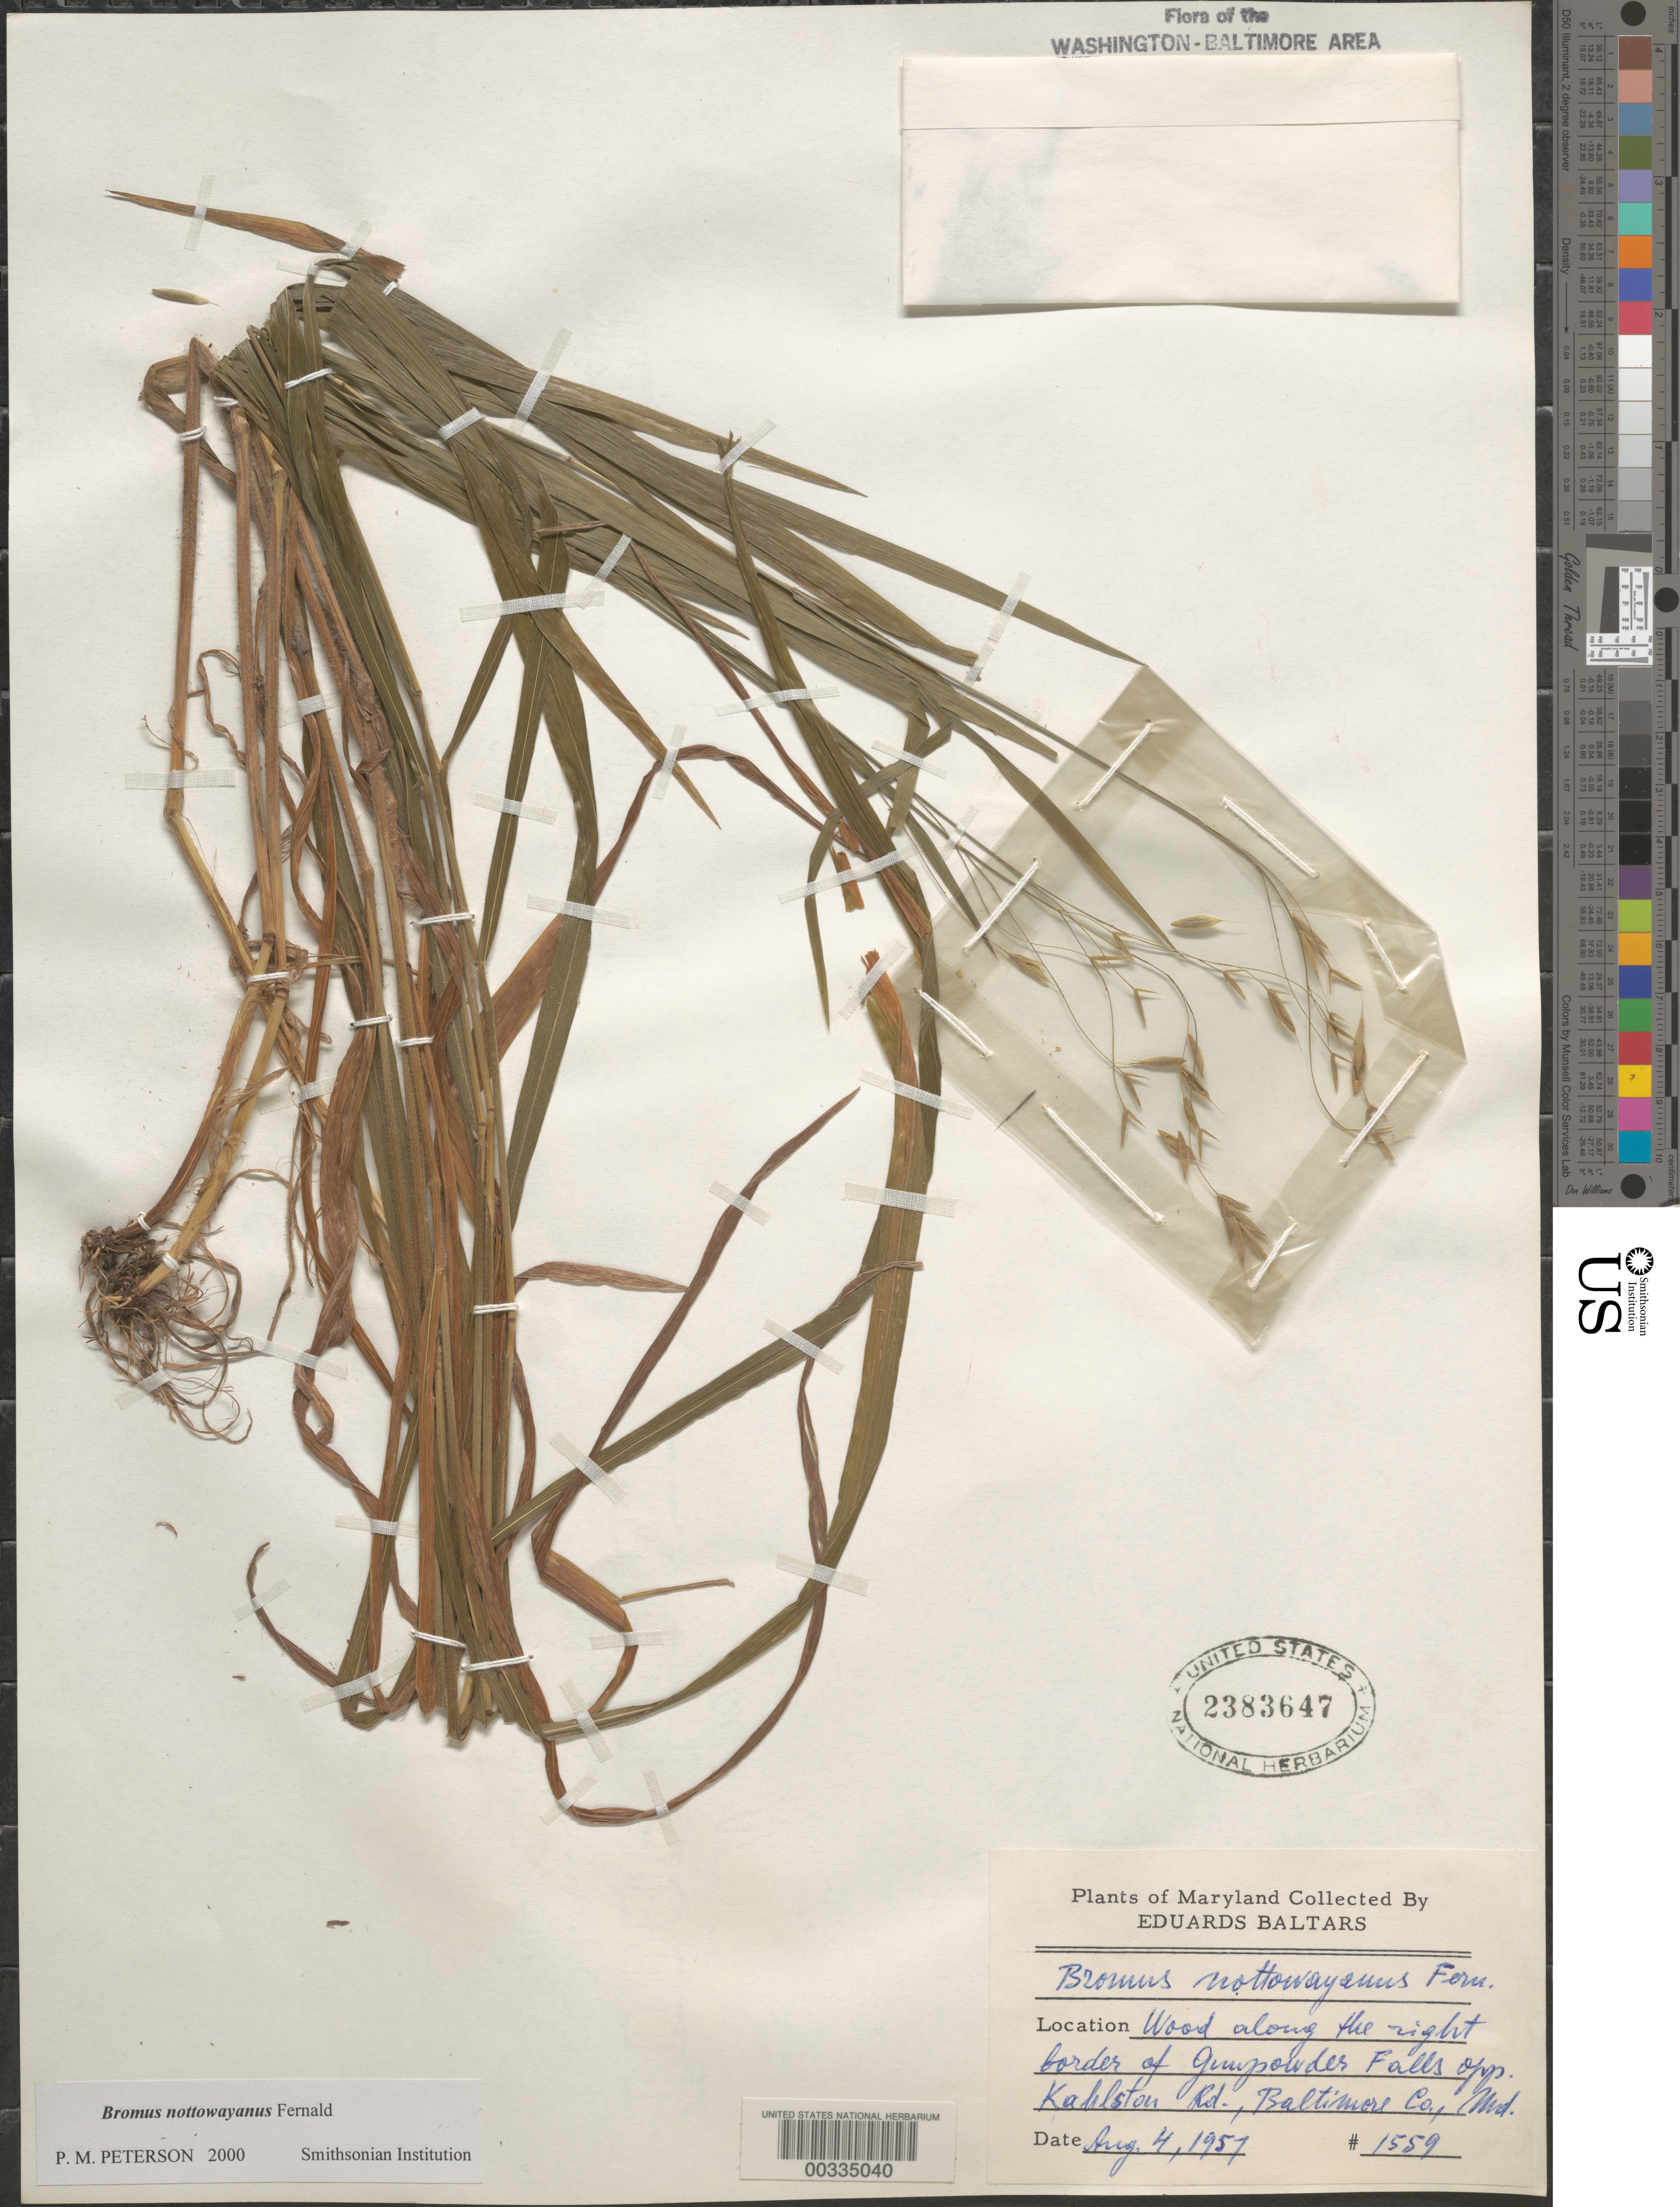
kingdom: Plantae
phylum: Tracheophyta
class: Liliopsida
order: Poales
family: Poaceae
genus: Bromus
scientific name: Bromus nottawayanus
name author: Fernald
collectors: E. Baltars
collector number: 1559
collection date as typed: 04 Aug 1957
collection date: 1957-08-04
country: United States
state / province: Maryland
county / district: Baltimore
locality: Along the right border of Gunpowder Falls opp. Kahlston Rd.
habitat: Wood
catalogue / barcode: US 2382647